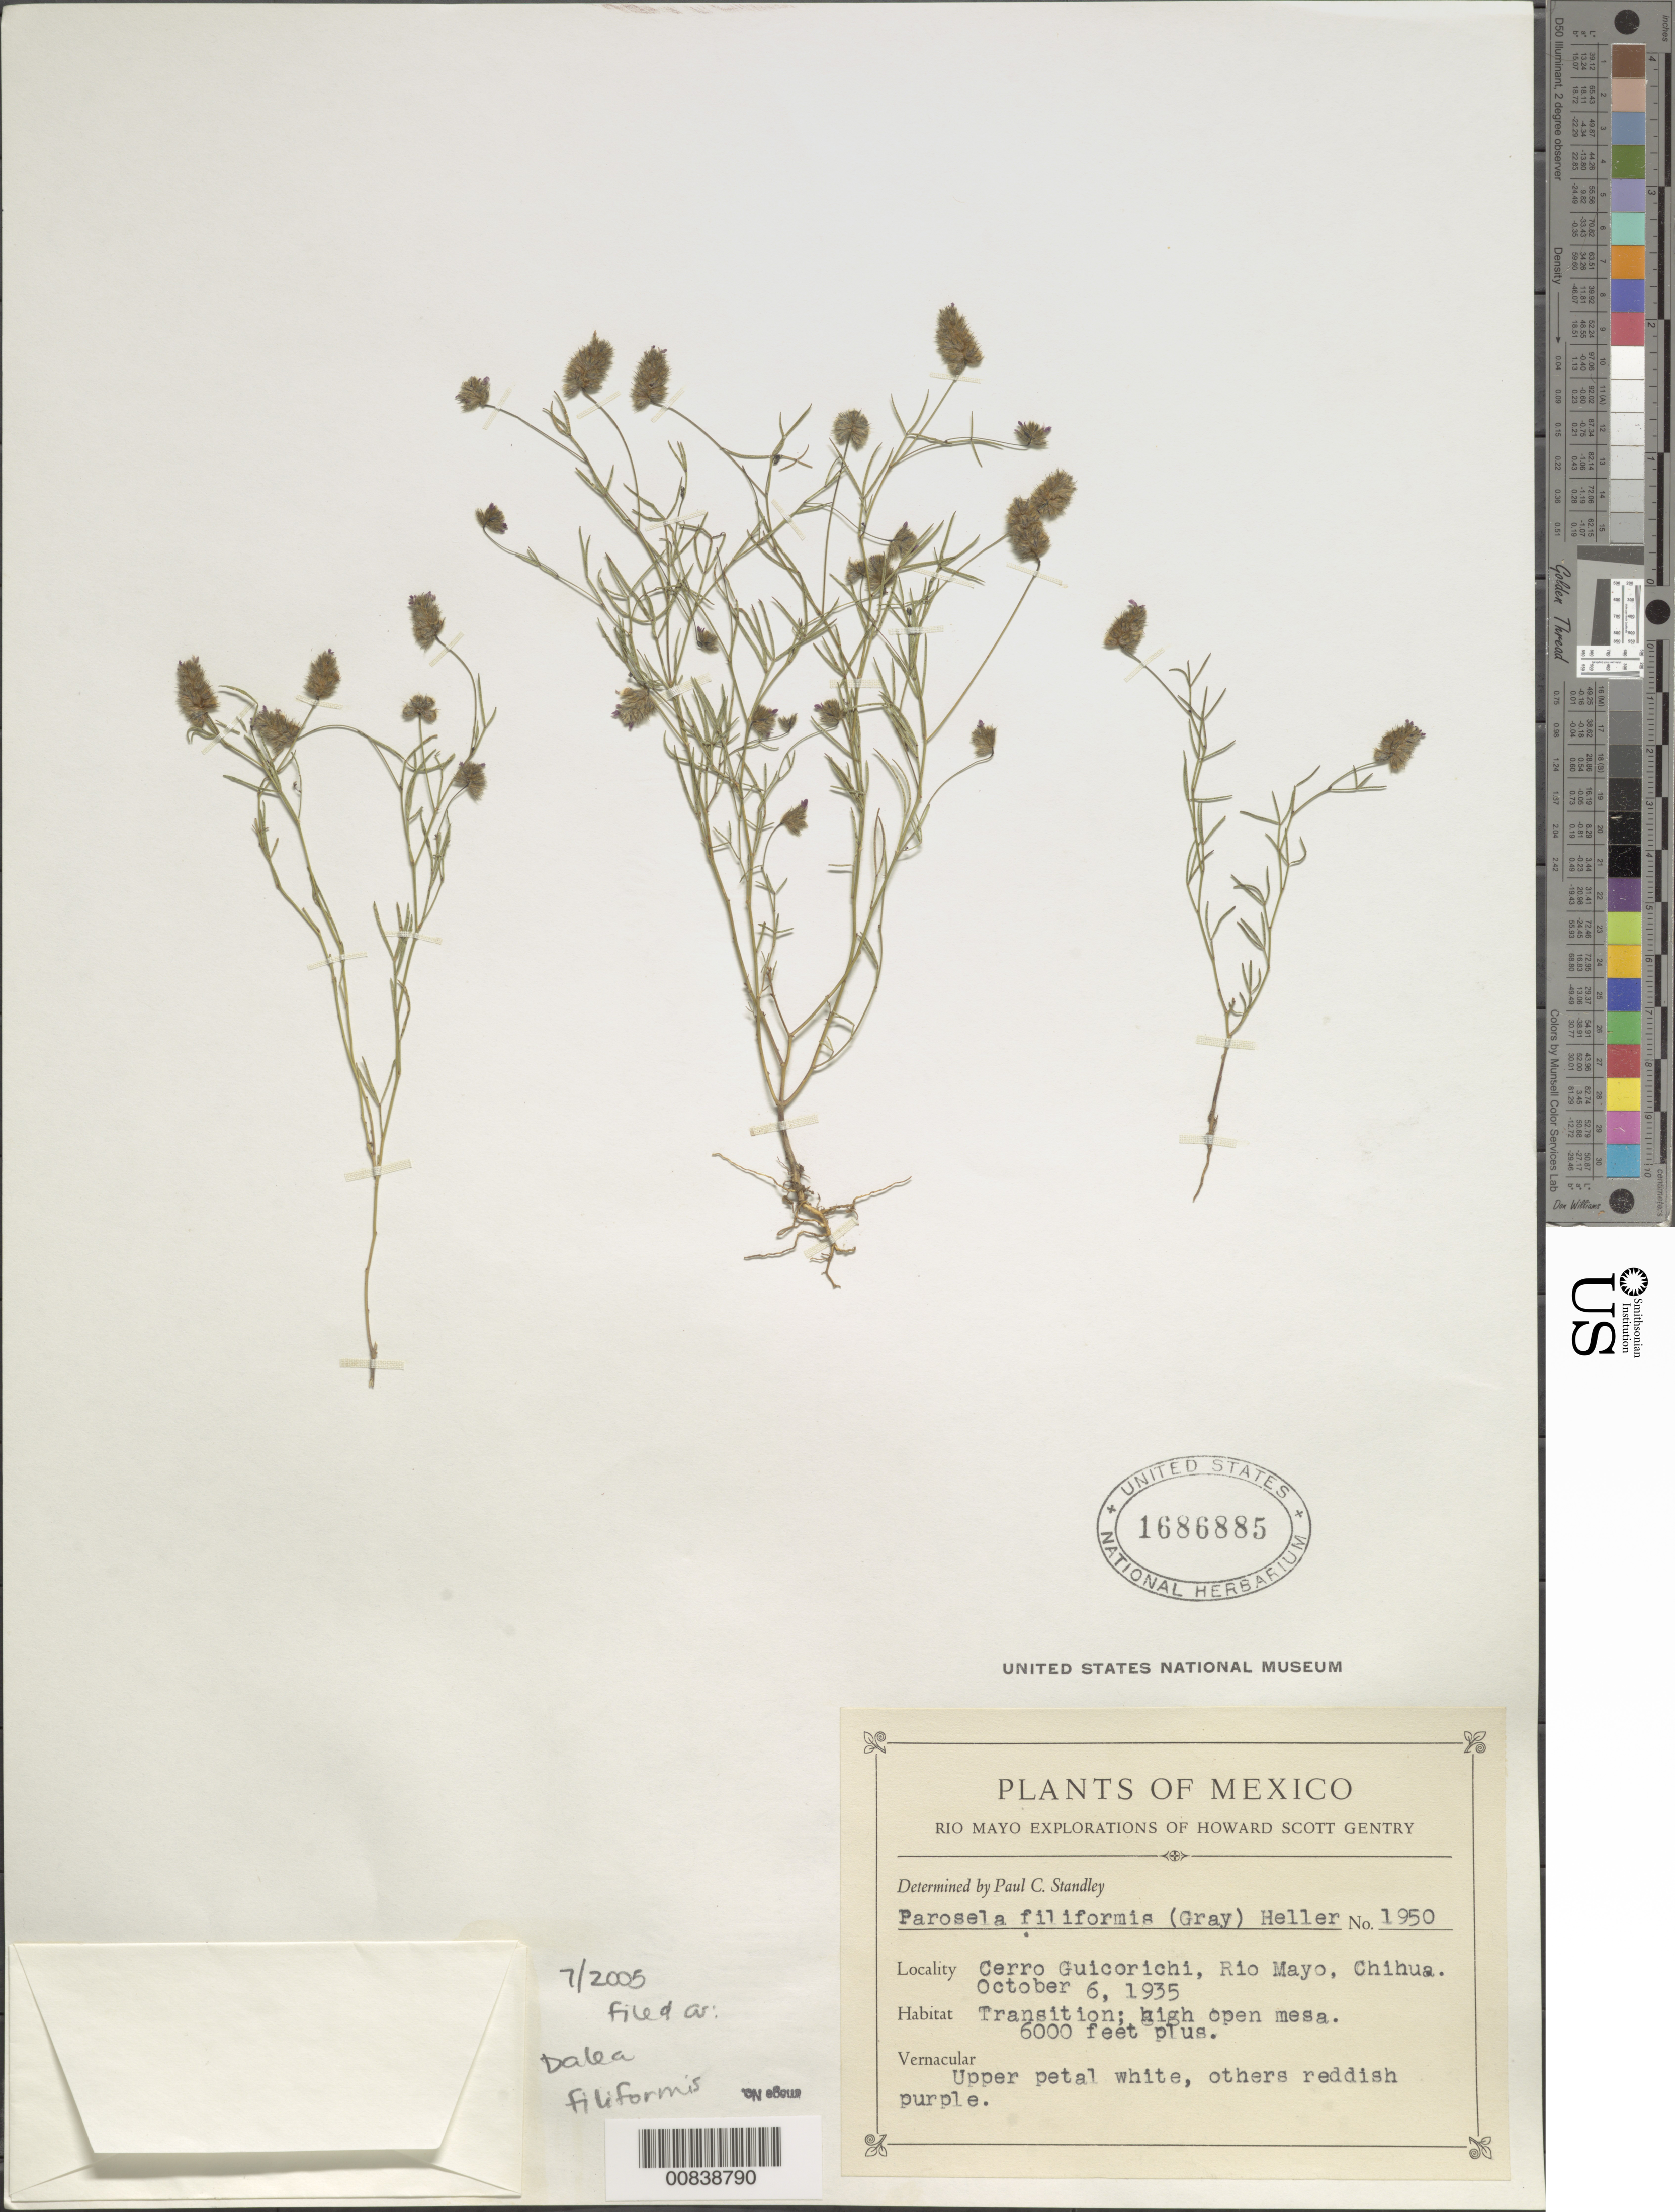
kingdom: Plantae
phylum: Tracheophyta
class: Magnoliopsida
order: Fabales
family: Fabaceae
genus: Dalea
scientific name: Dalea filiformis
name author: A. Gray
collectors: H. S. Gentry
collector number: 1950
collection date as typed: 06 Oct 1935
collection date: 1935-10-06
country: Mexico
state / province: Chihuahua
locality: Cerro Guicorichi, Río Mayo, Chihuahua.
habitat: Transition; high open mesa.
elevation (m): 1829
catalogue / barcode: US 1686885